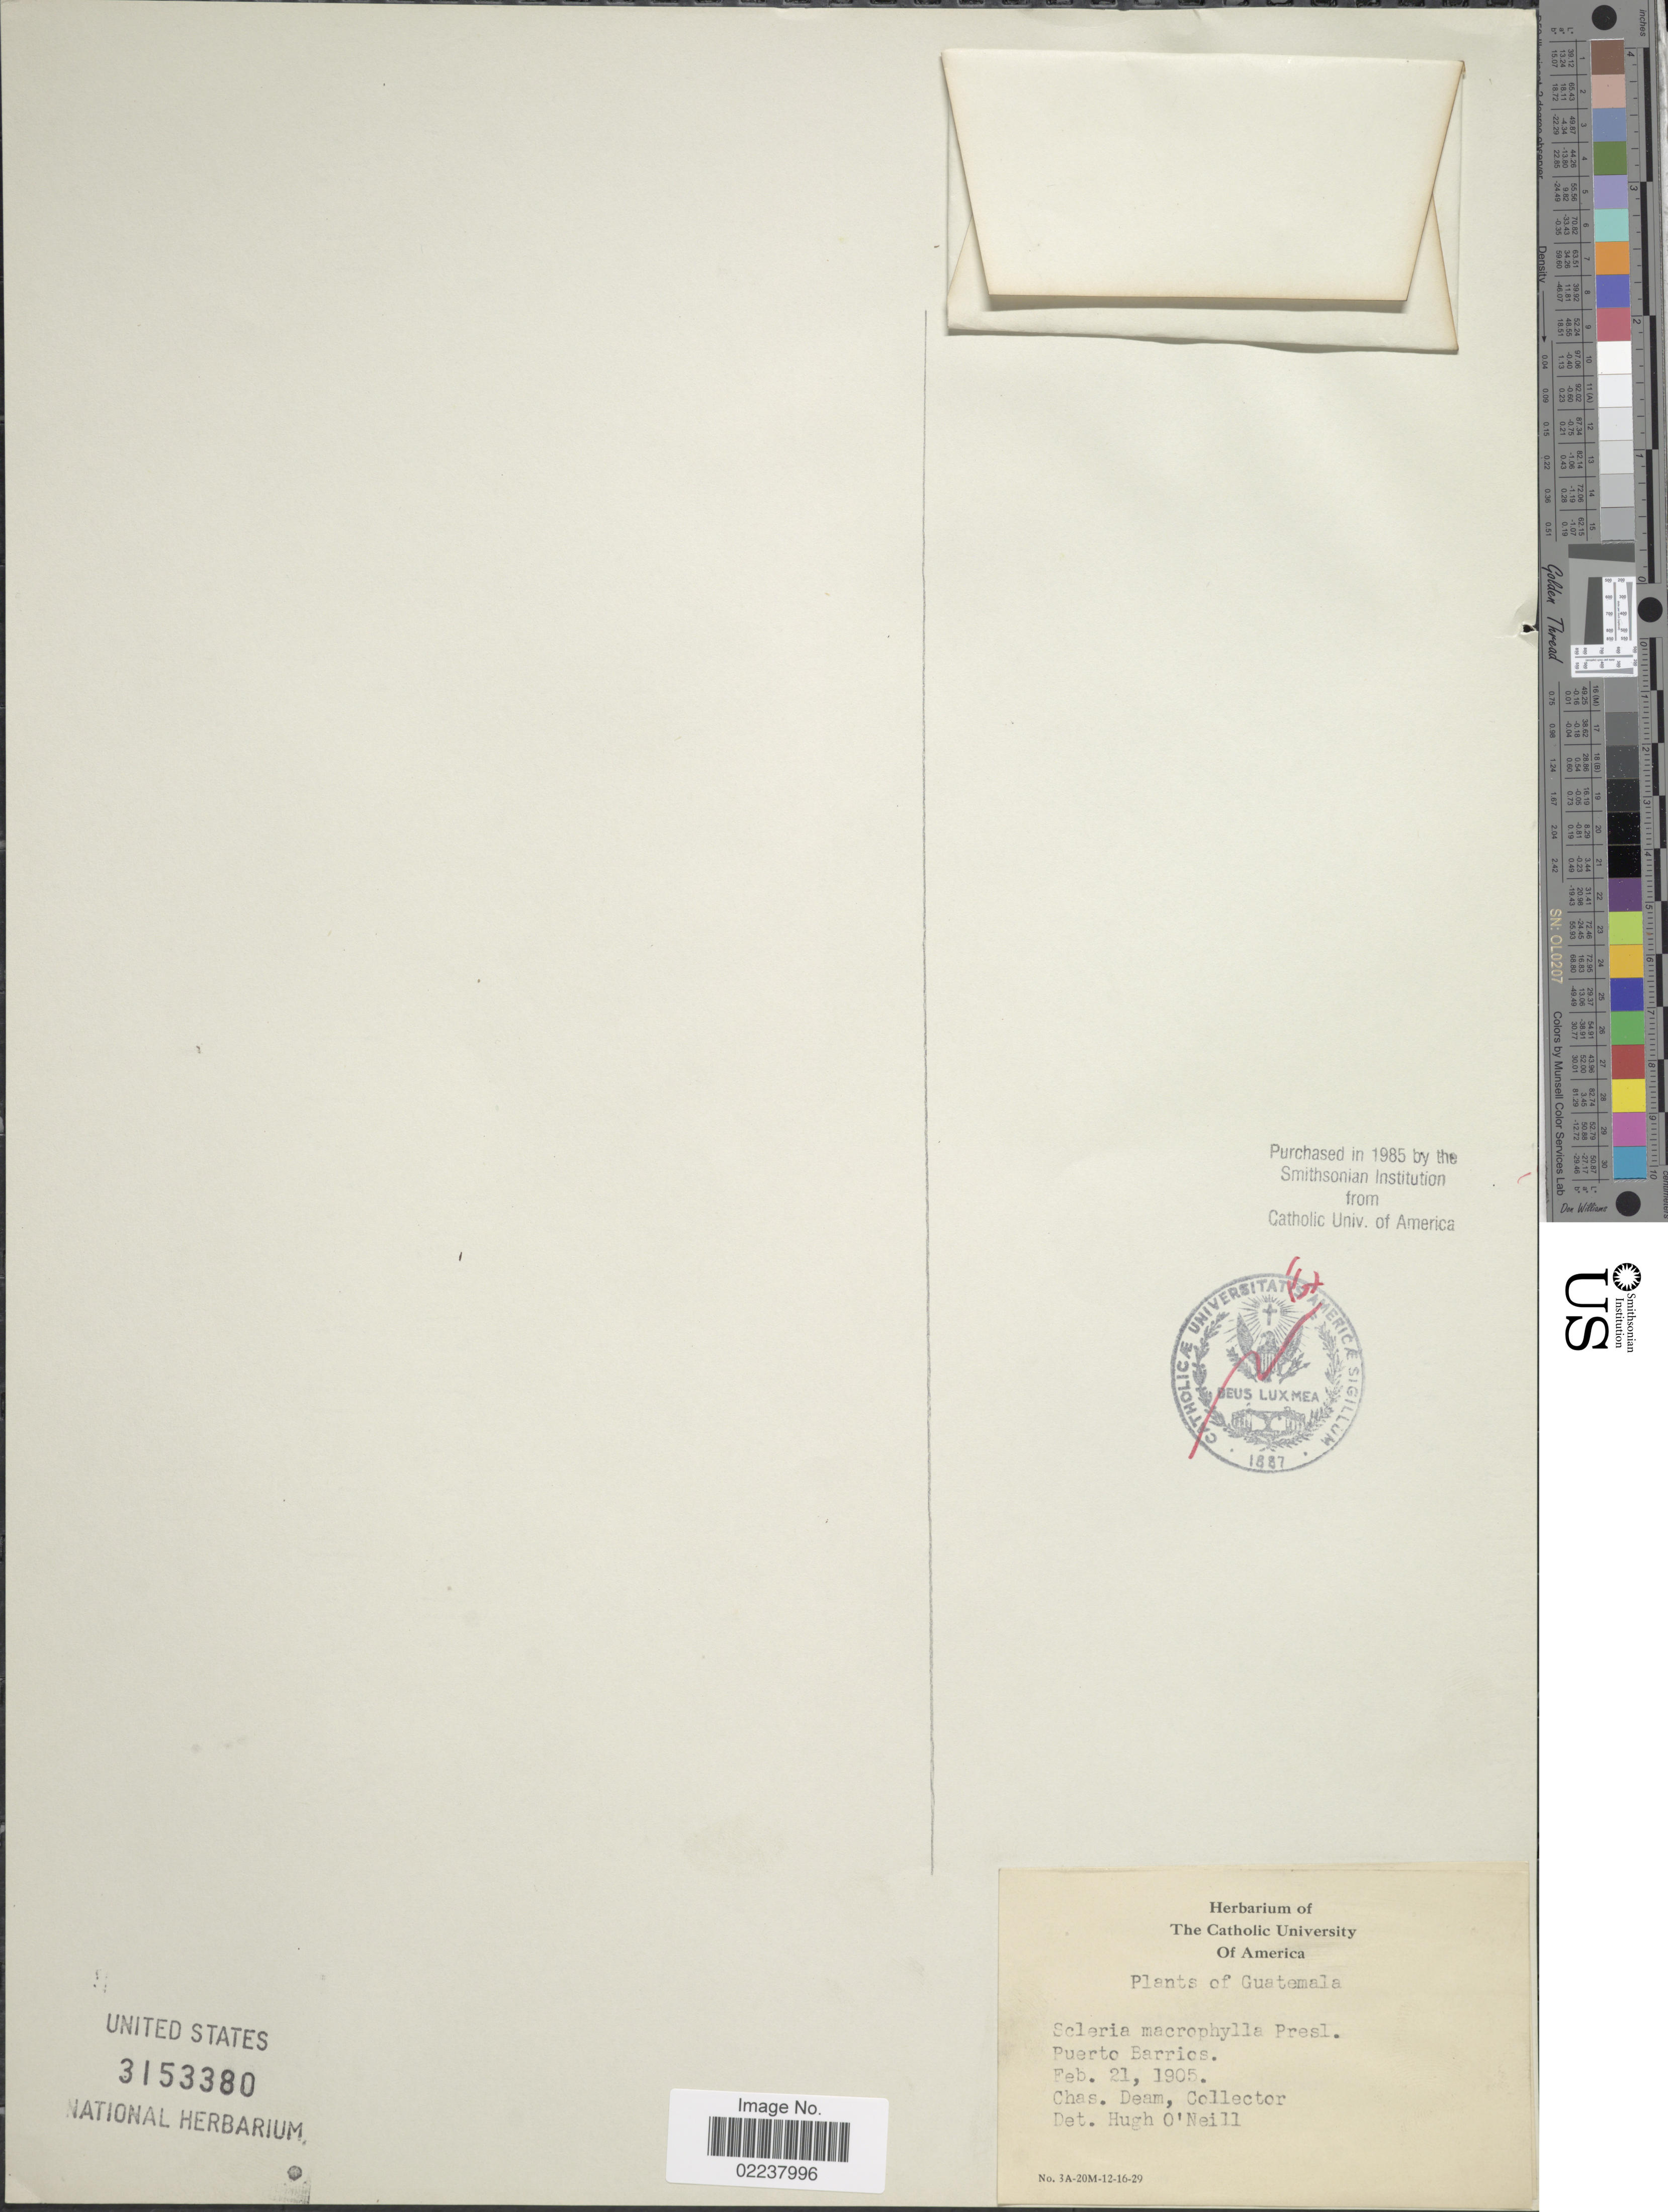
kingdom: Plantae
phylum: Tracheophyta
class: Liliopsida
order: Poales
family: Cyperaceae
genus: Scleria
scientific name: Scleria macrophylla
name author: J. Presl & C. Presl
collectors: C. C. Deam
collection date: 1905-02-21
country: Guatemala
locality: Puerto Barrios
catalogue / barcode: US 3153380